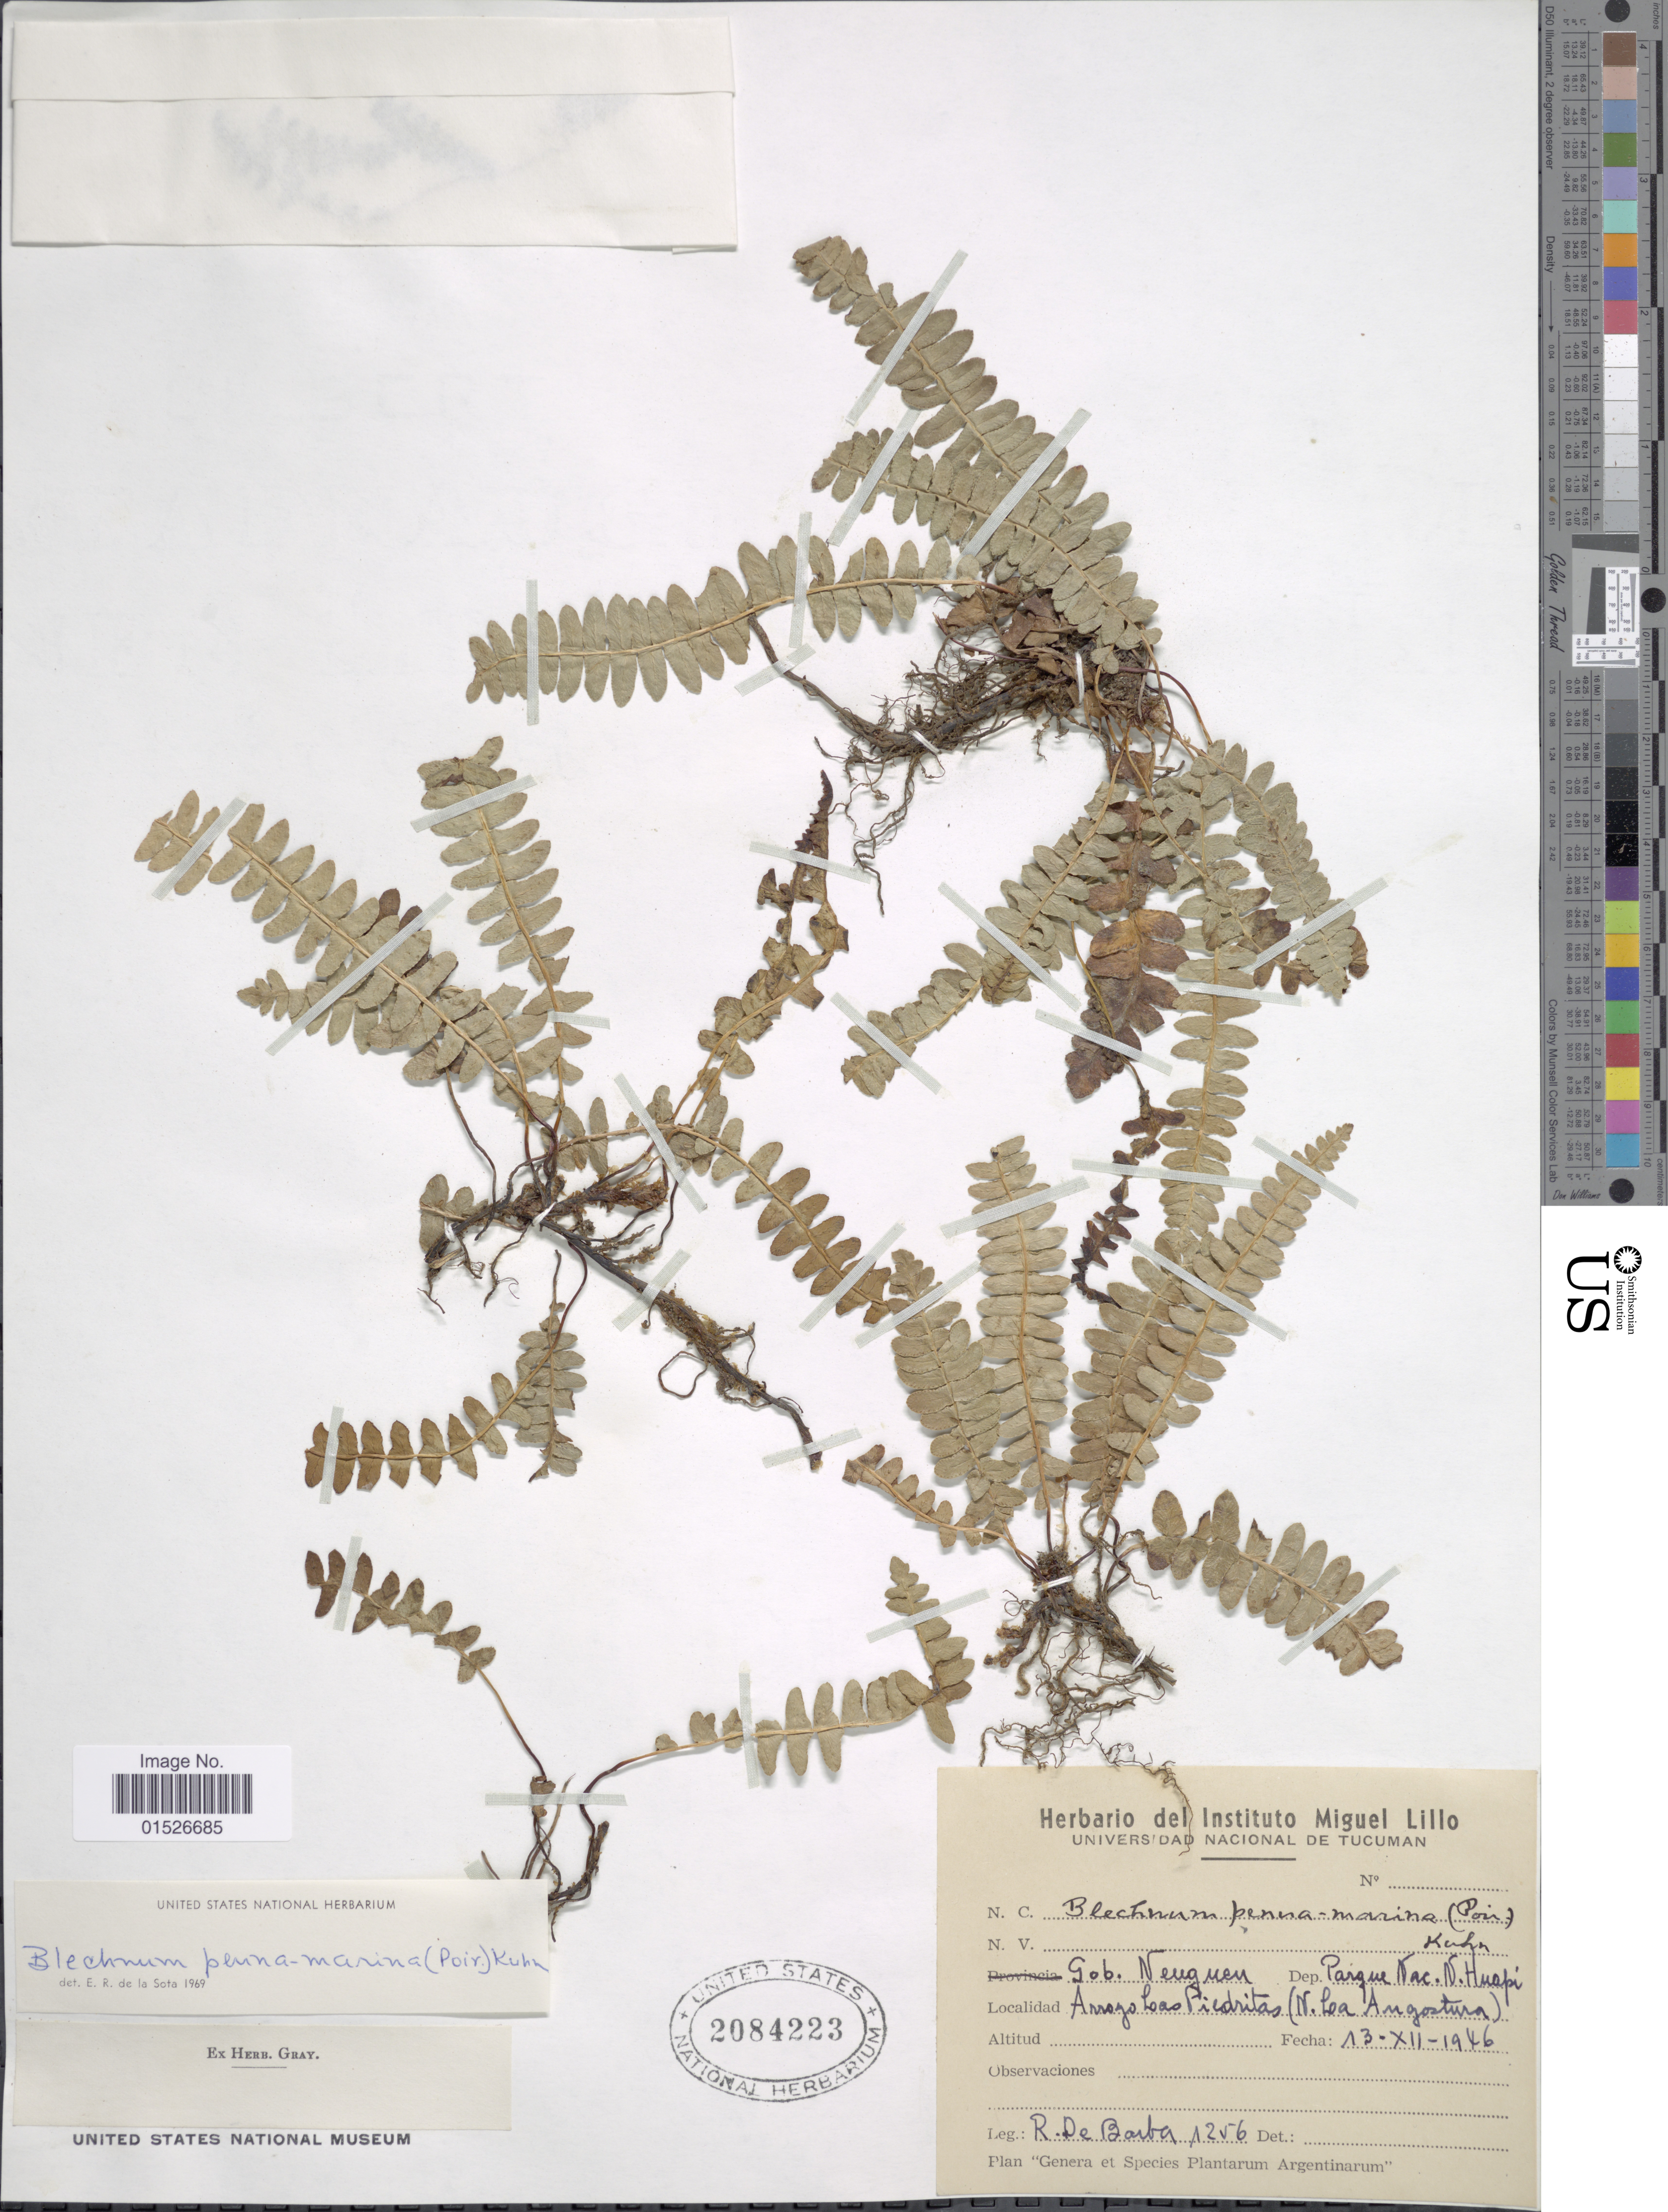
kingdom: Plantae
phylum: Tracheophyta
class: Polypodiopsida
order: Polypodiales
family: Blechnaceae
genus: Blechnum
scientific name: Blechnum penna-marina subsp. alpina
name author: T.C. Chambers & P. A. Farrant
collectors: R. De Barba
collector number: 1256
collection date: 1946-12-13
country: Argentina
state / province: Neuquen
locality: Gob. Neugueu, Dep. Parque Nac. N. Haupi, Arroyo Las Piedras (N. Los Augostura)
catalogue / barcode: US 2084223